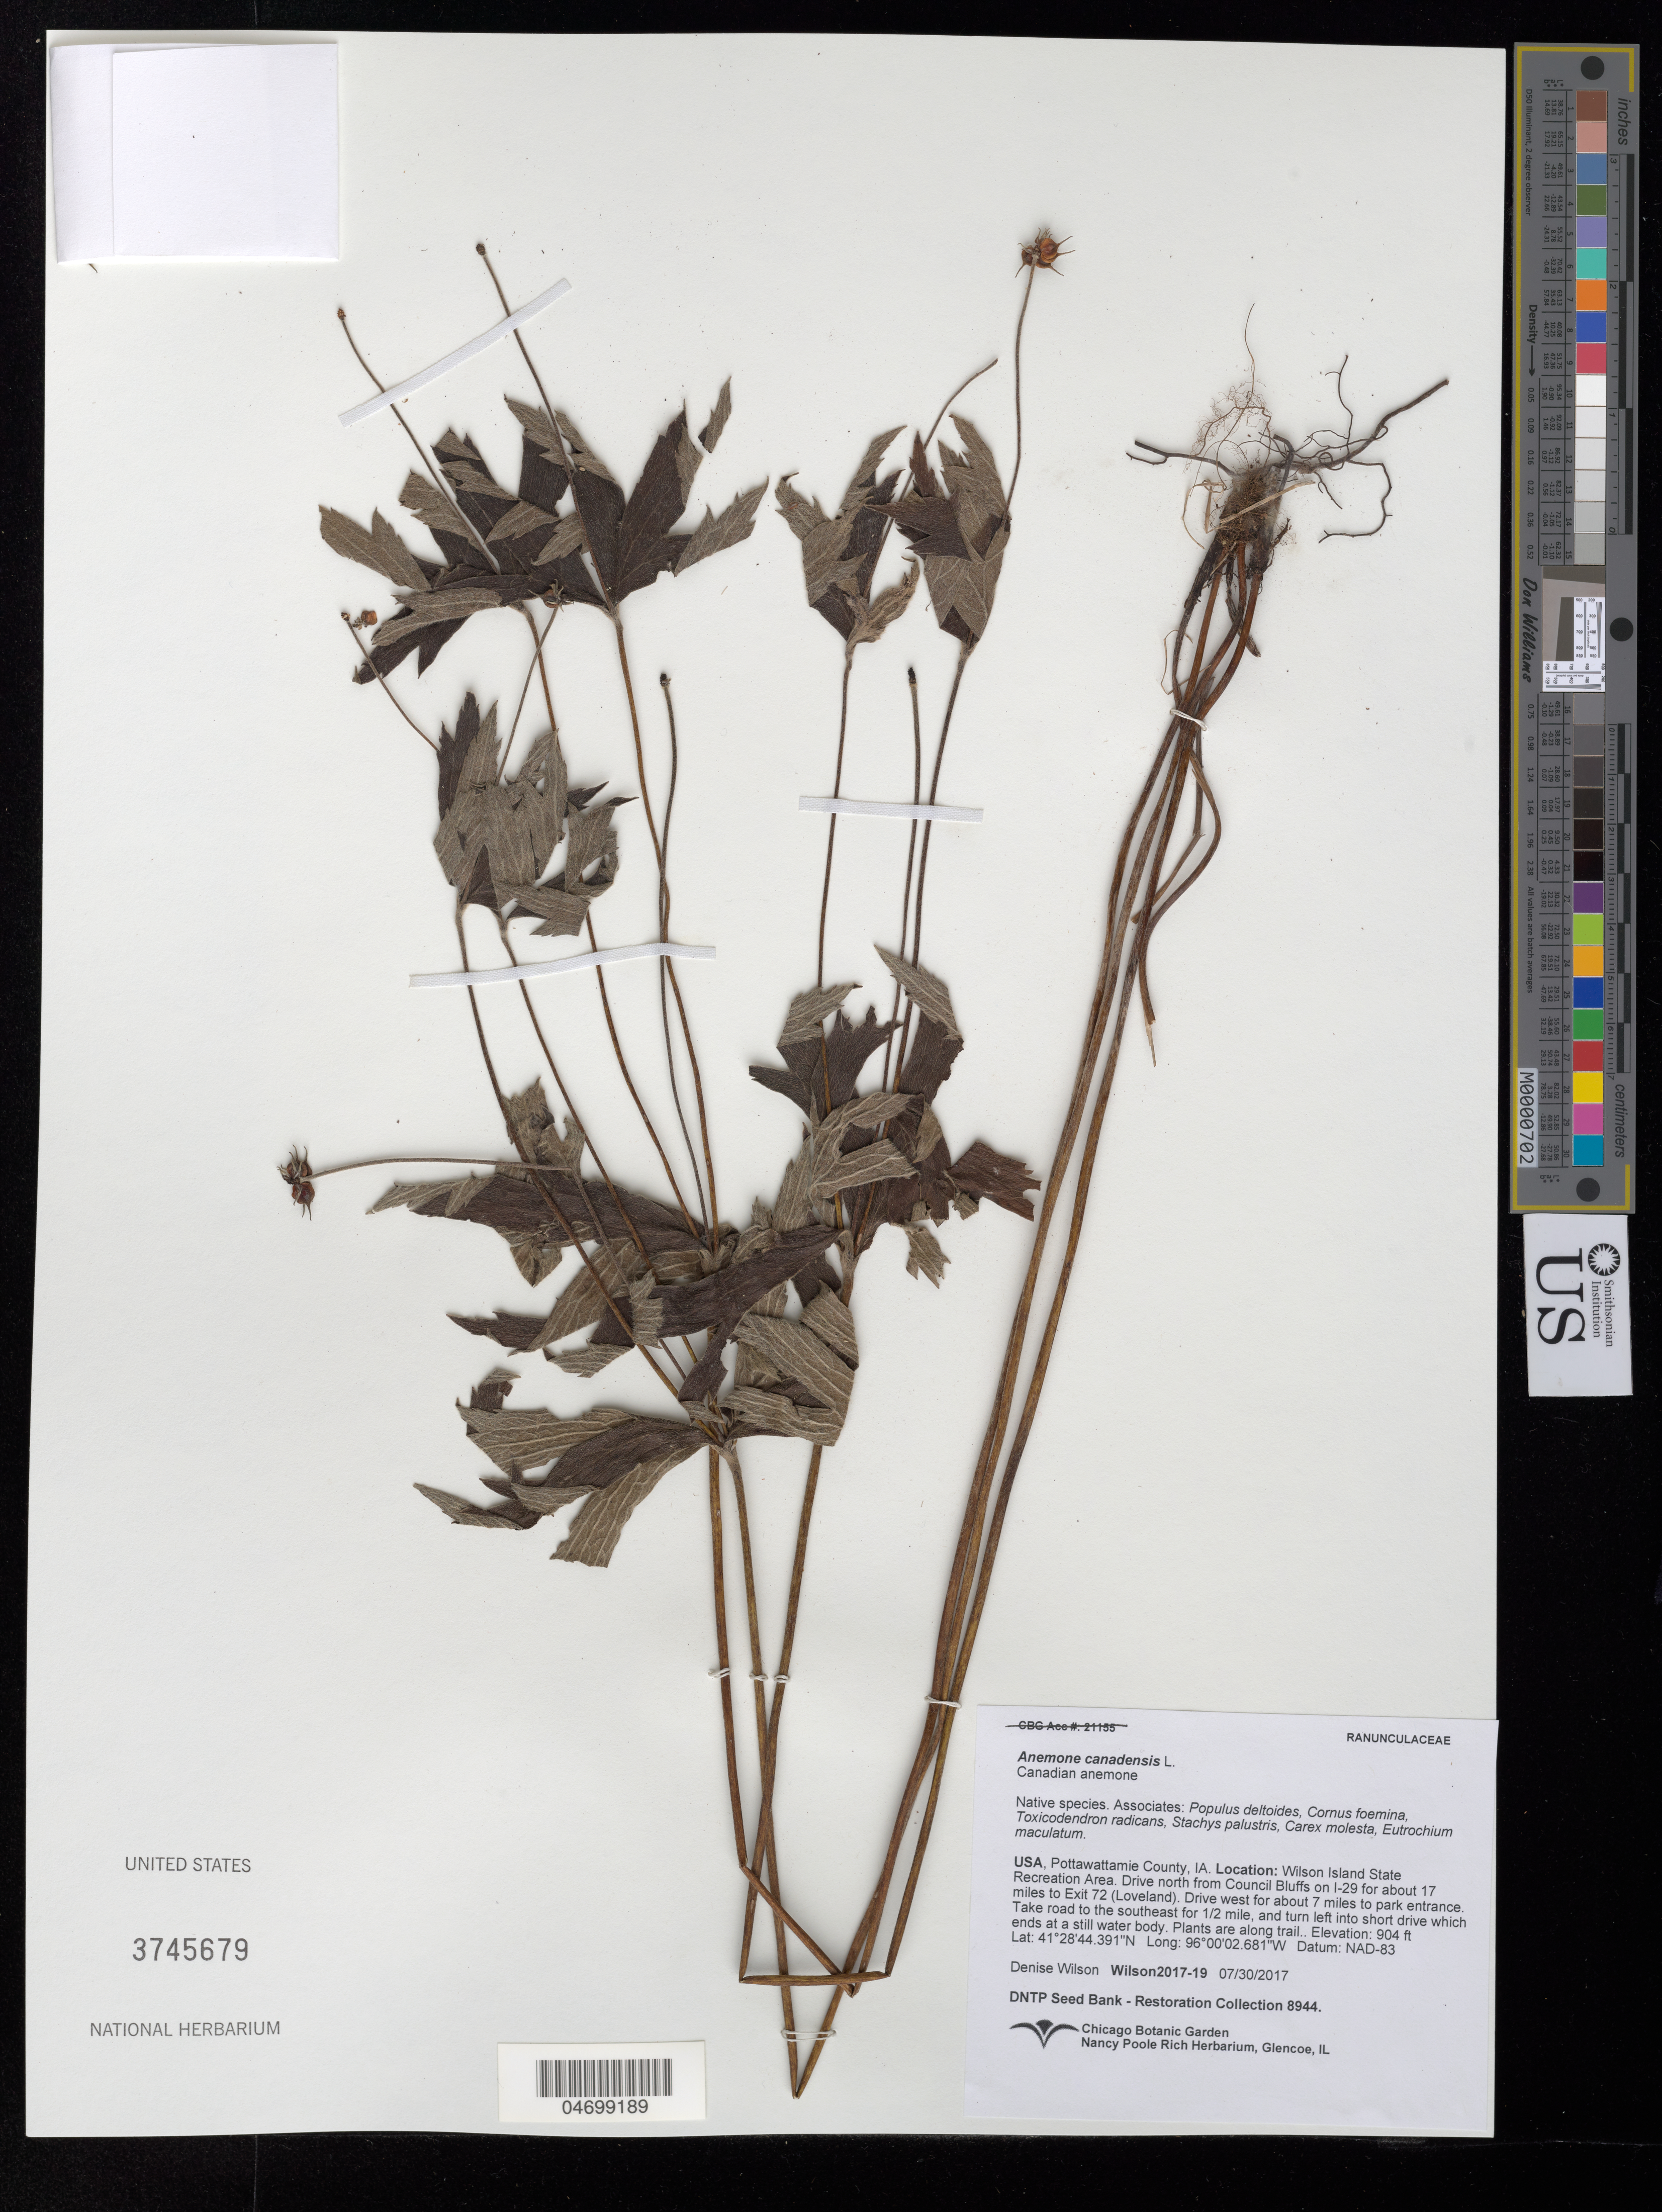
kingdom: Plantae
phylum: Tracheophyta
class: Magnoliopsida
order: Ranunculales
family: Ranunculaceae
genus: Anemone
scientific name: Anemone canadensis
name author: L.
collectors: D. Wilson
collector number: Wilson2017-19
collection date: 2017-07-30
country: United States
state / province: Iowa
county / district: Pottawottamie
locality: Wilson Island State Recreation Area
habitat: With Populus dedelloides, Cornus foemina, Carex molesta, etc.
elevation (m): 276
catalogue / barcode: US 3745679